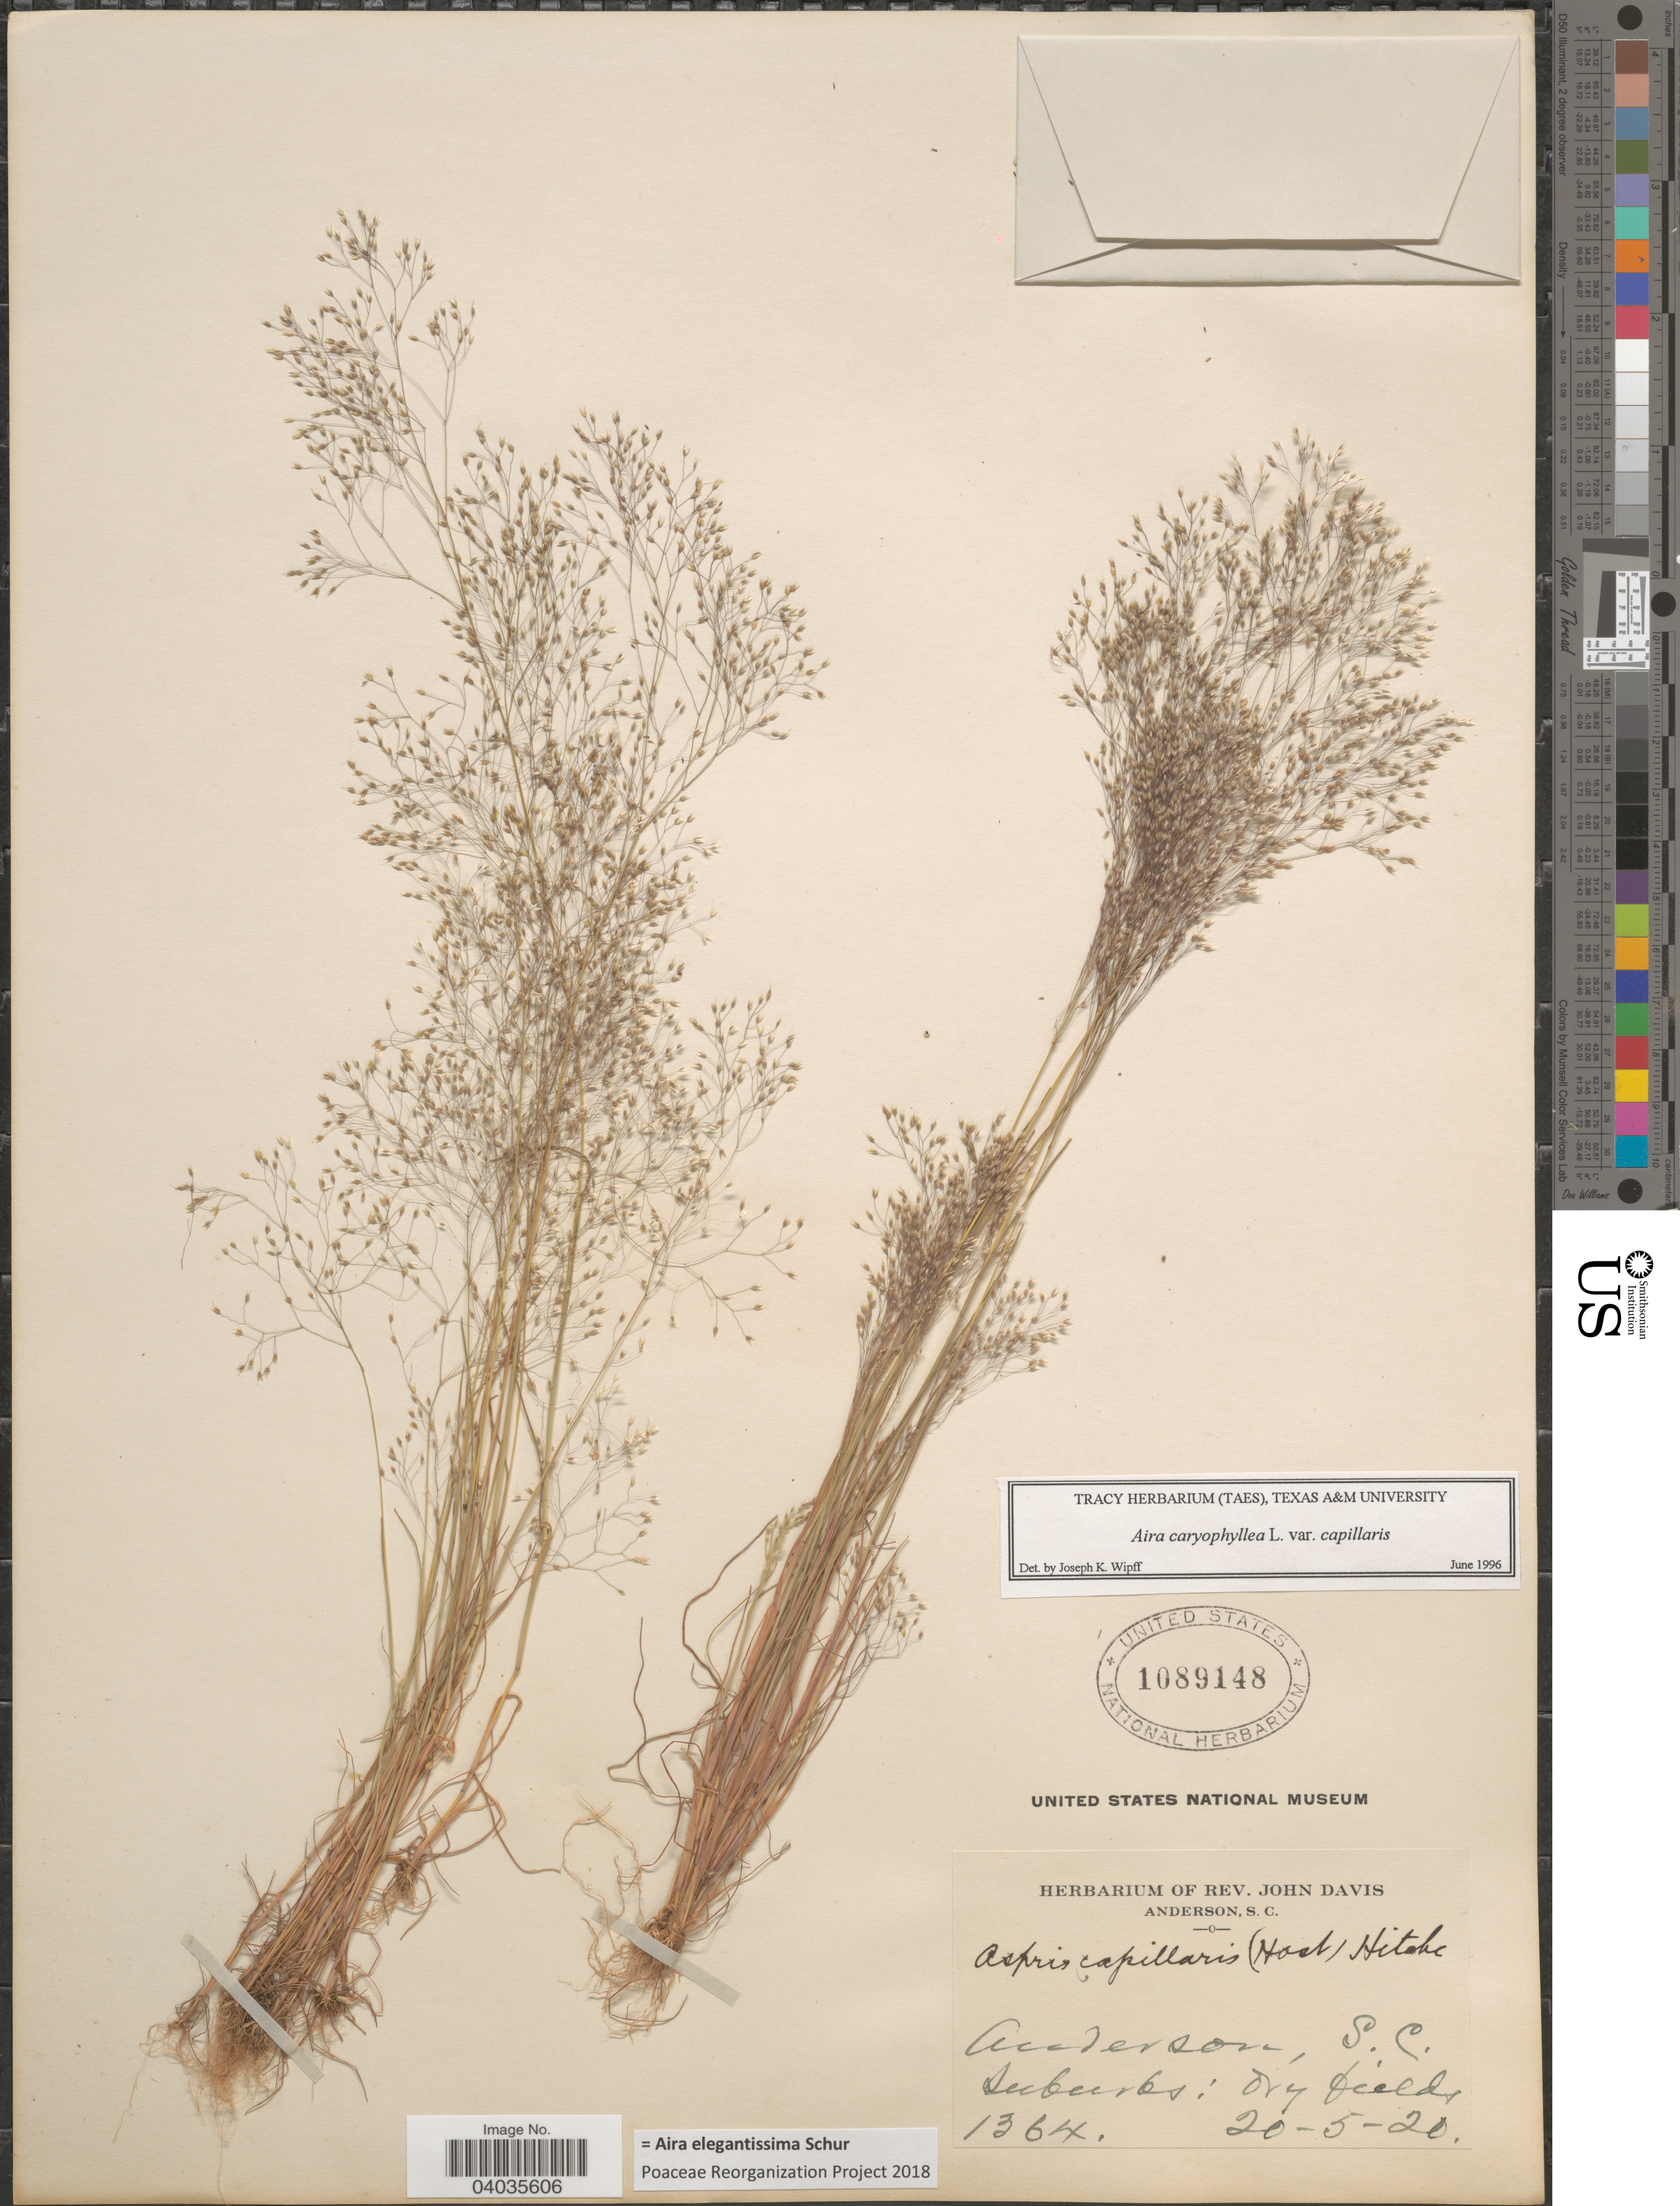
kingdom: Plantae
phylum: Tracheophyta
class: Liliopsida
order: Poales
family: Poaceae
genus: Aira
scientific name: Aira elegantissima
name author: Schur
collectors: ex herb. Rev. John Davis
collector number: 1364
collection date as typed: Transcribed d/m/y: 20/5/20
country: United States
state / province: South Carolina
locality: Anderson.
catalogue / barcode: US 1089148